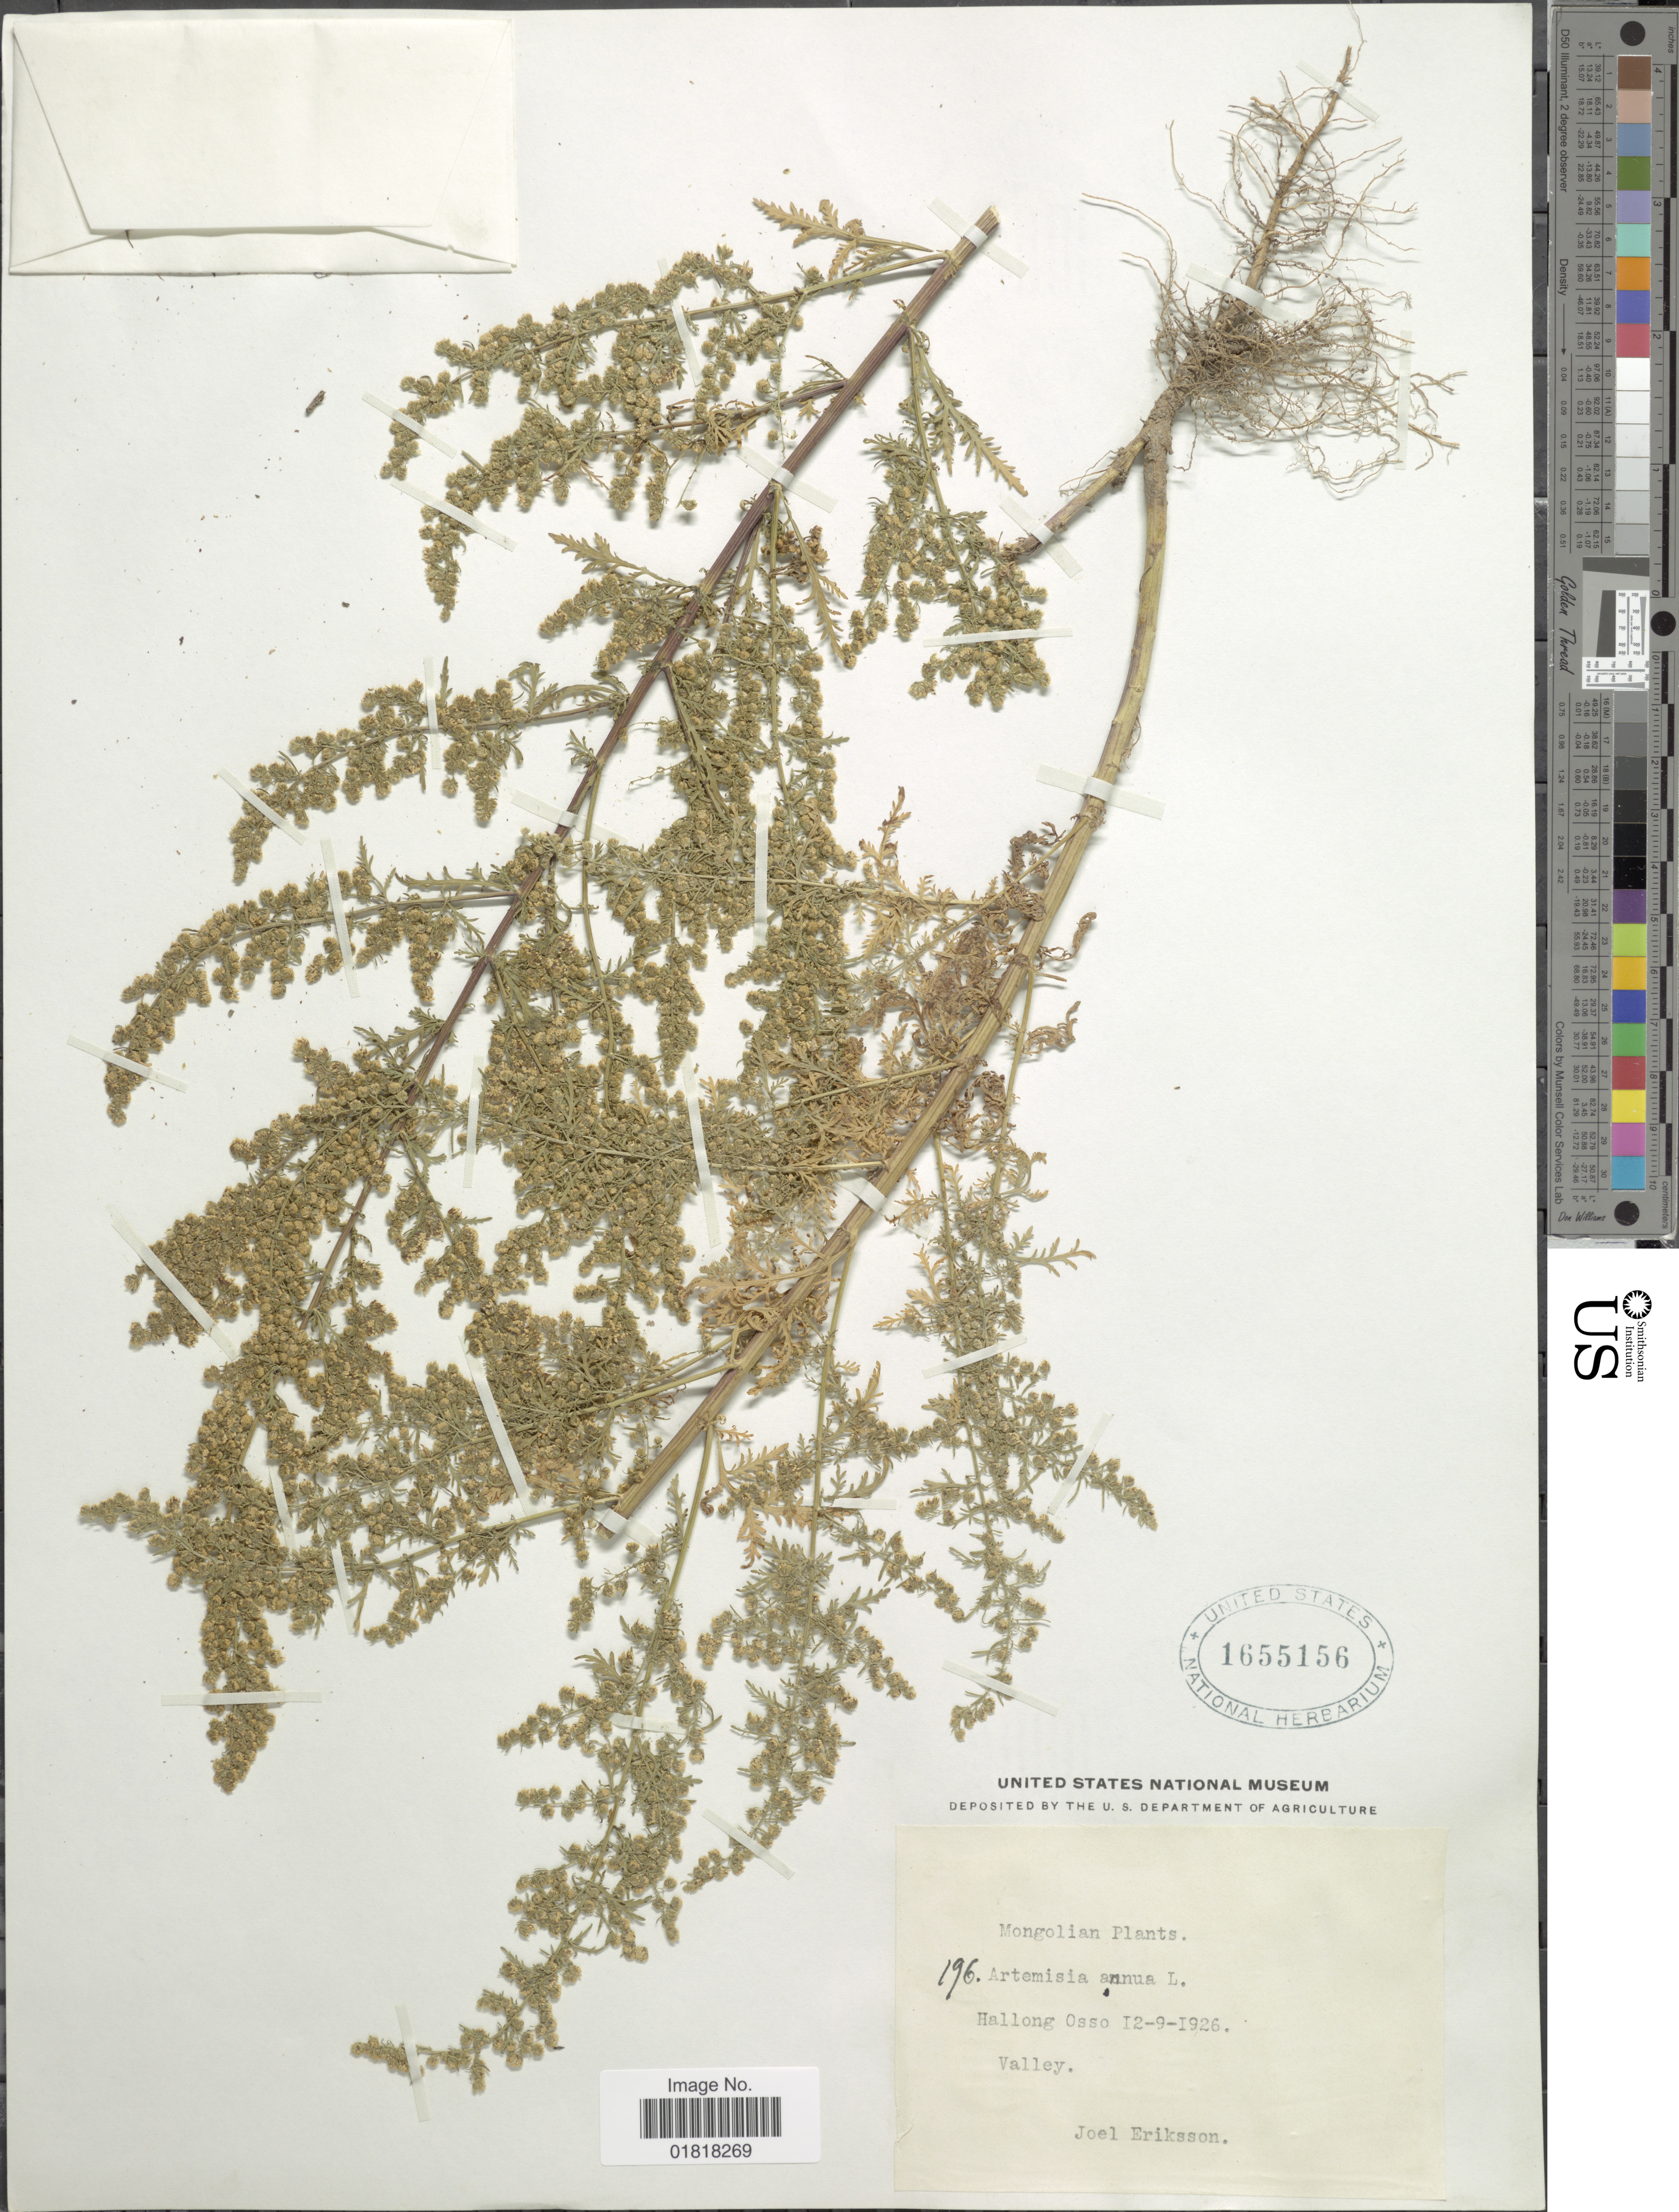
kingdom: Plantae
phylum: Tracheophyta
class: Magnoliopsida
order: Asterales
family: Asteraceae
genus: Artemisia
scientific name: Artemisia annua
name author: L.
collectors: J. Erikson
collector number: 196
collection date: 1926-09-12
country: Mongolia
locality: Hallong Osso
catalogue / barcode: US 1655156